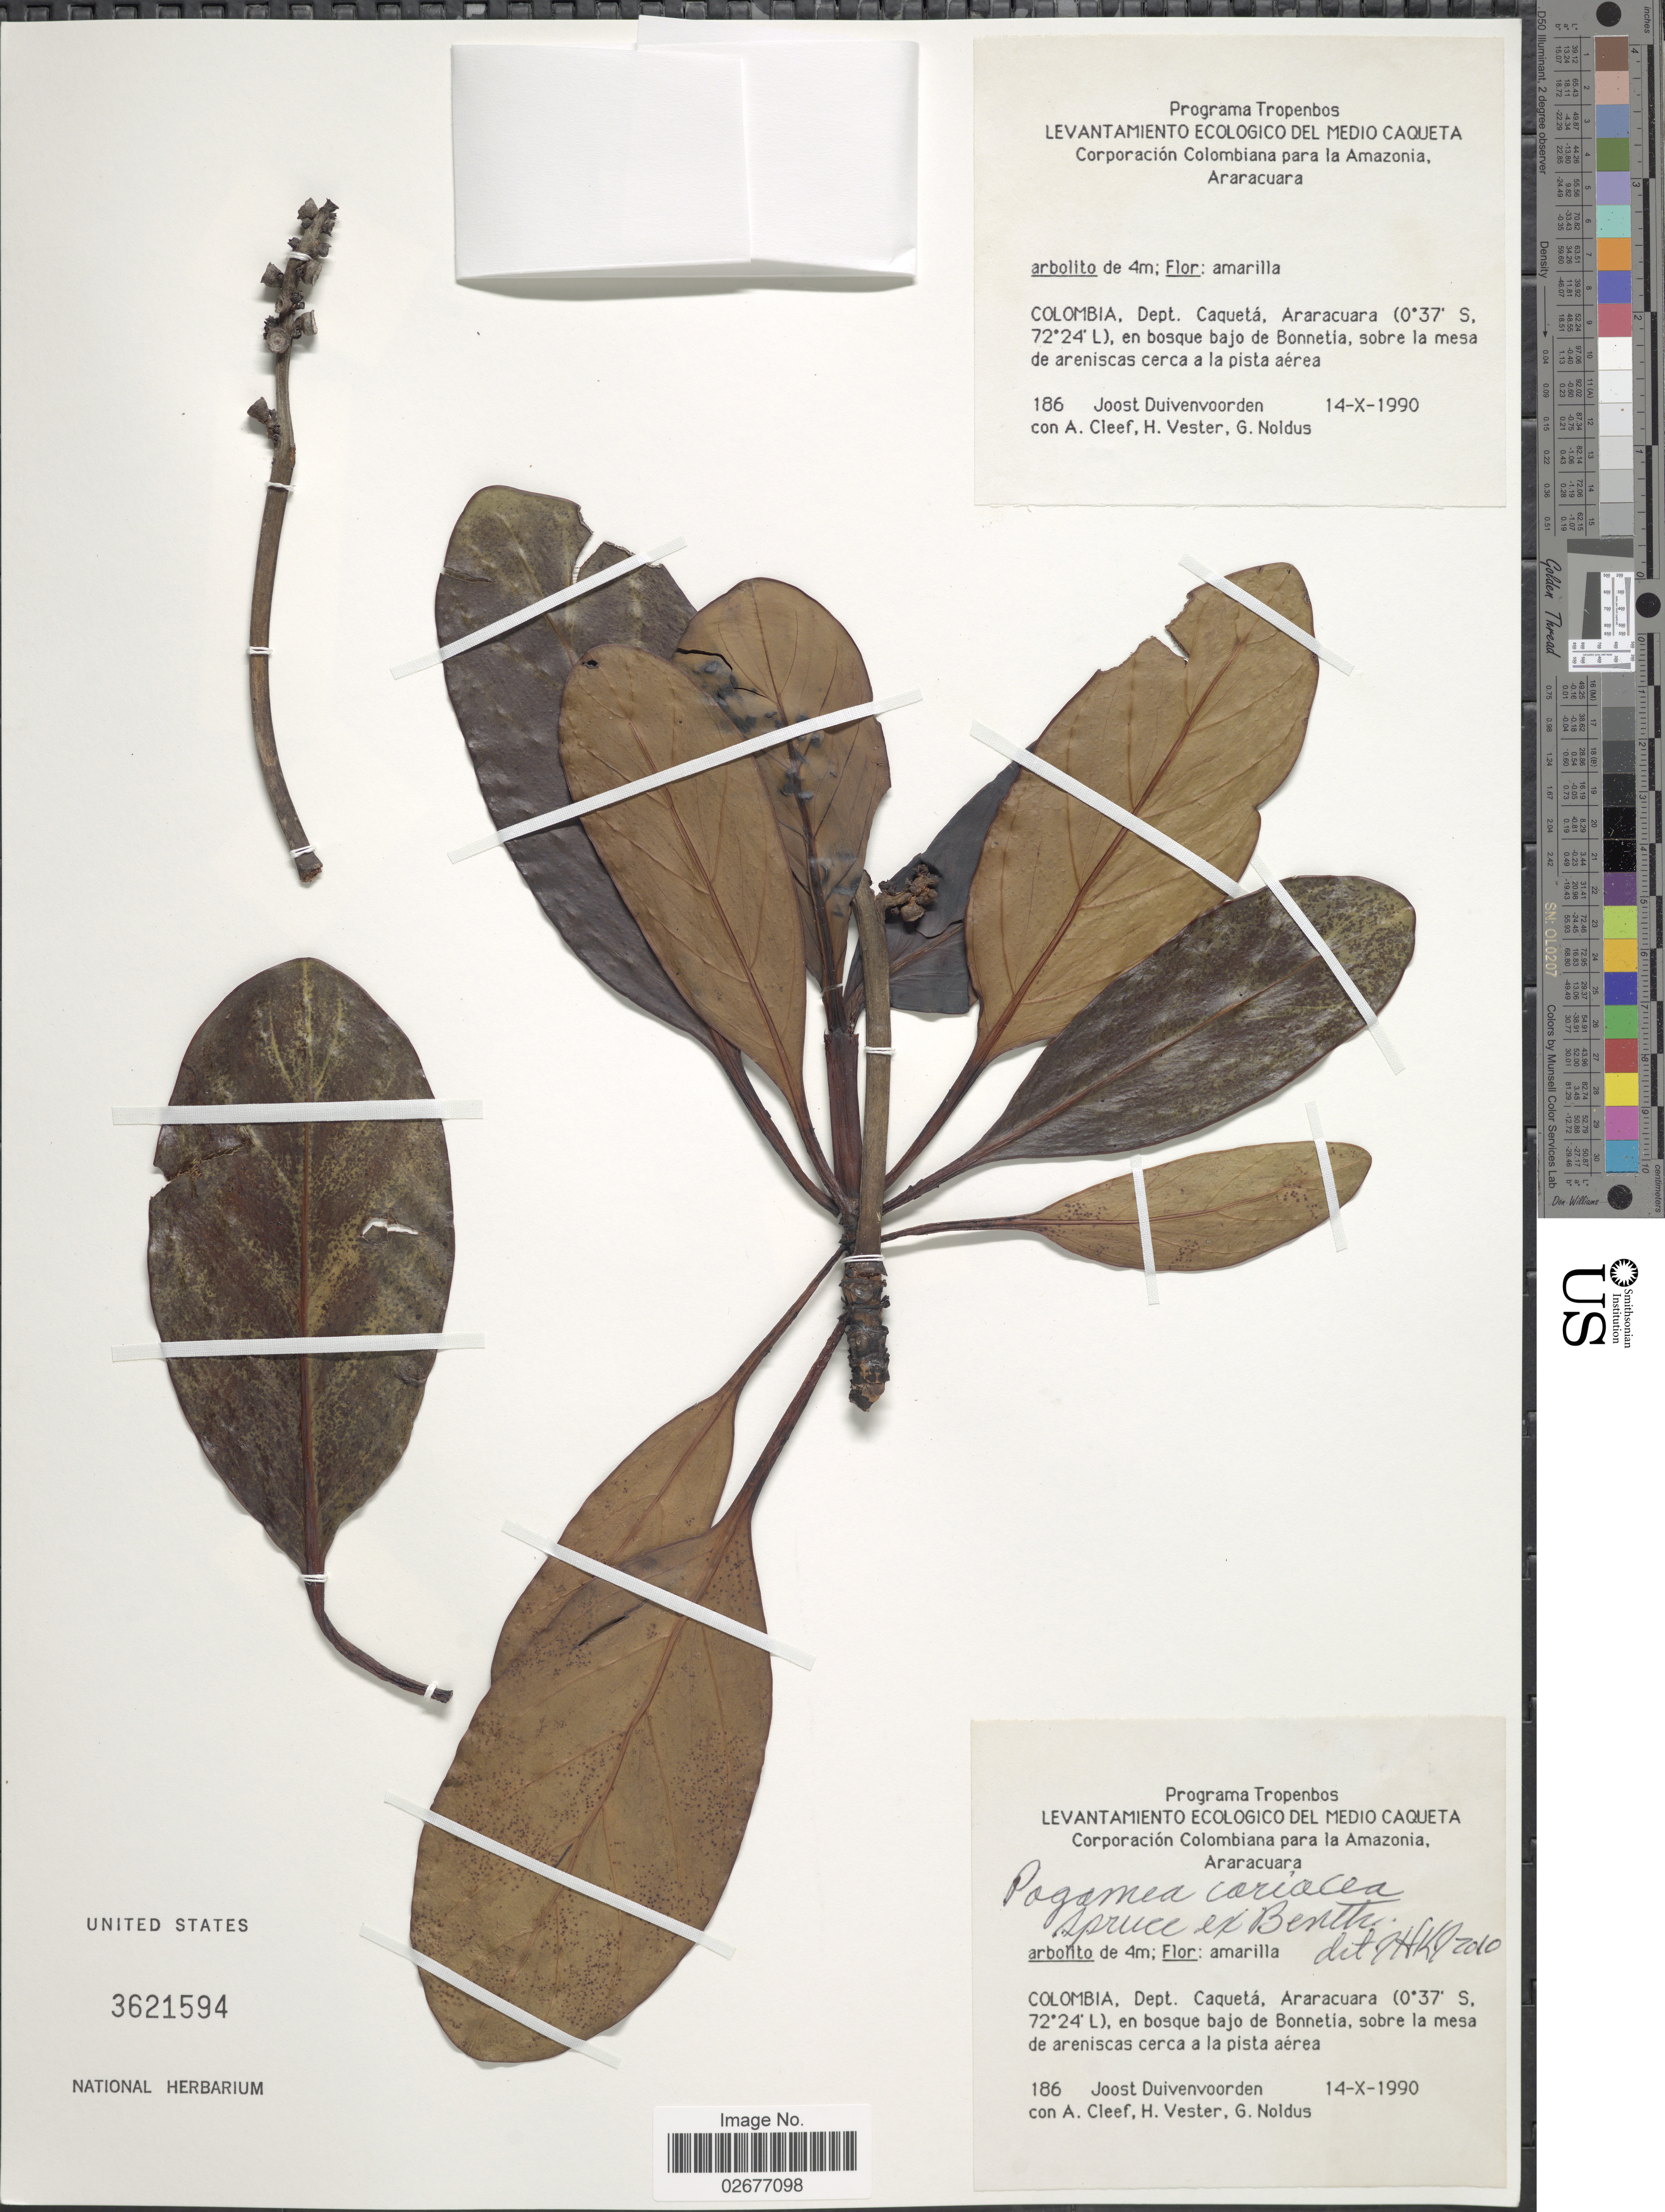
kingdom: Plantae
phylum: Tracheophyta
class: Magnoliopsida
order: Gentianales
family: Rubiaceae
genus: Pagamea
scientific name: Pagamea coriacea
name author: Spruce ex Benth.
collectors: J. Duivenvoorden, A. M. Cleef, H. Vester & G. Noldus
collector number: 186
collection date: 1990-10-14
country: Colombia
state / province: Caquetá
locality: Colombia, Dept. Caqueta, Araracuara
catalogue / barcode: US 3621594